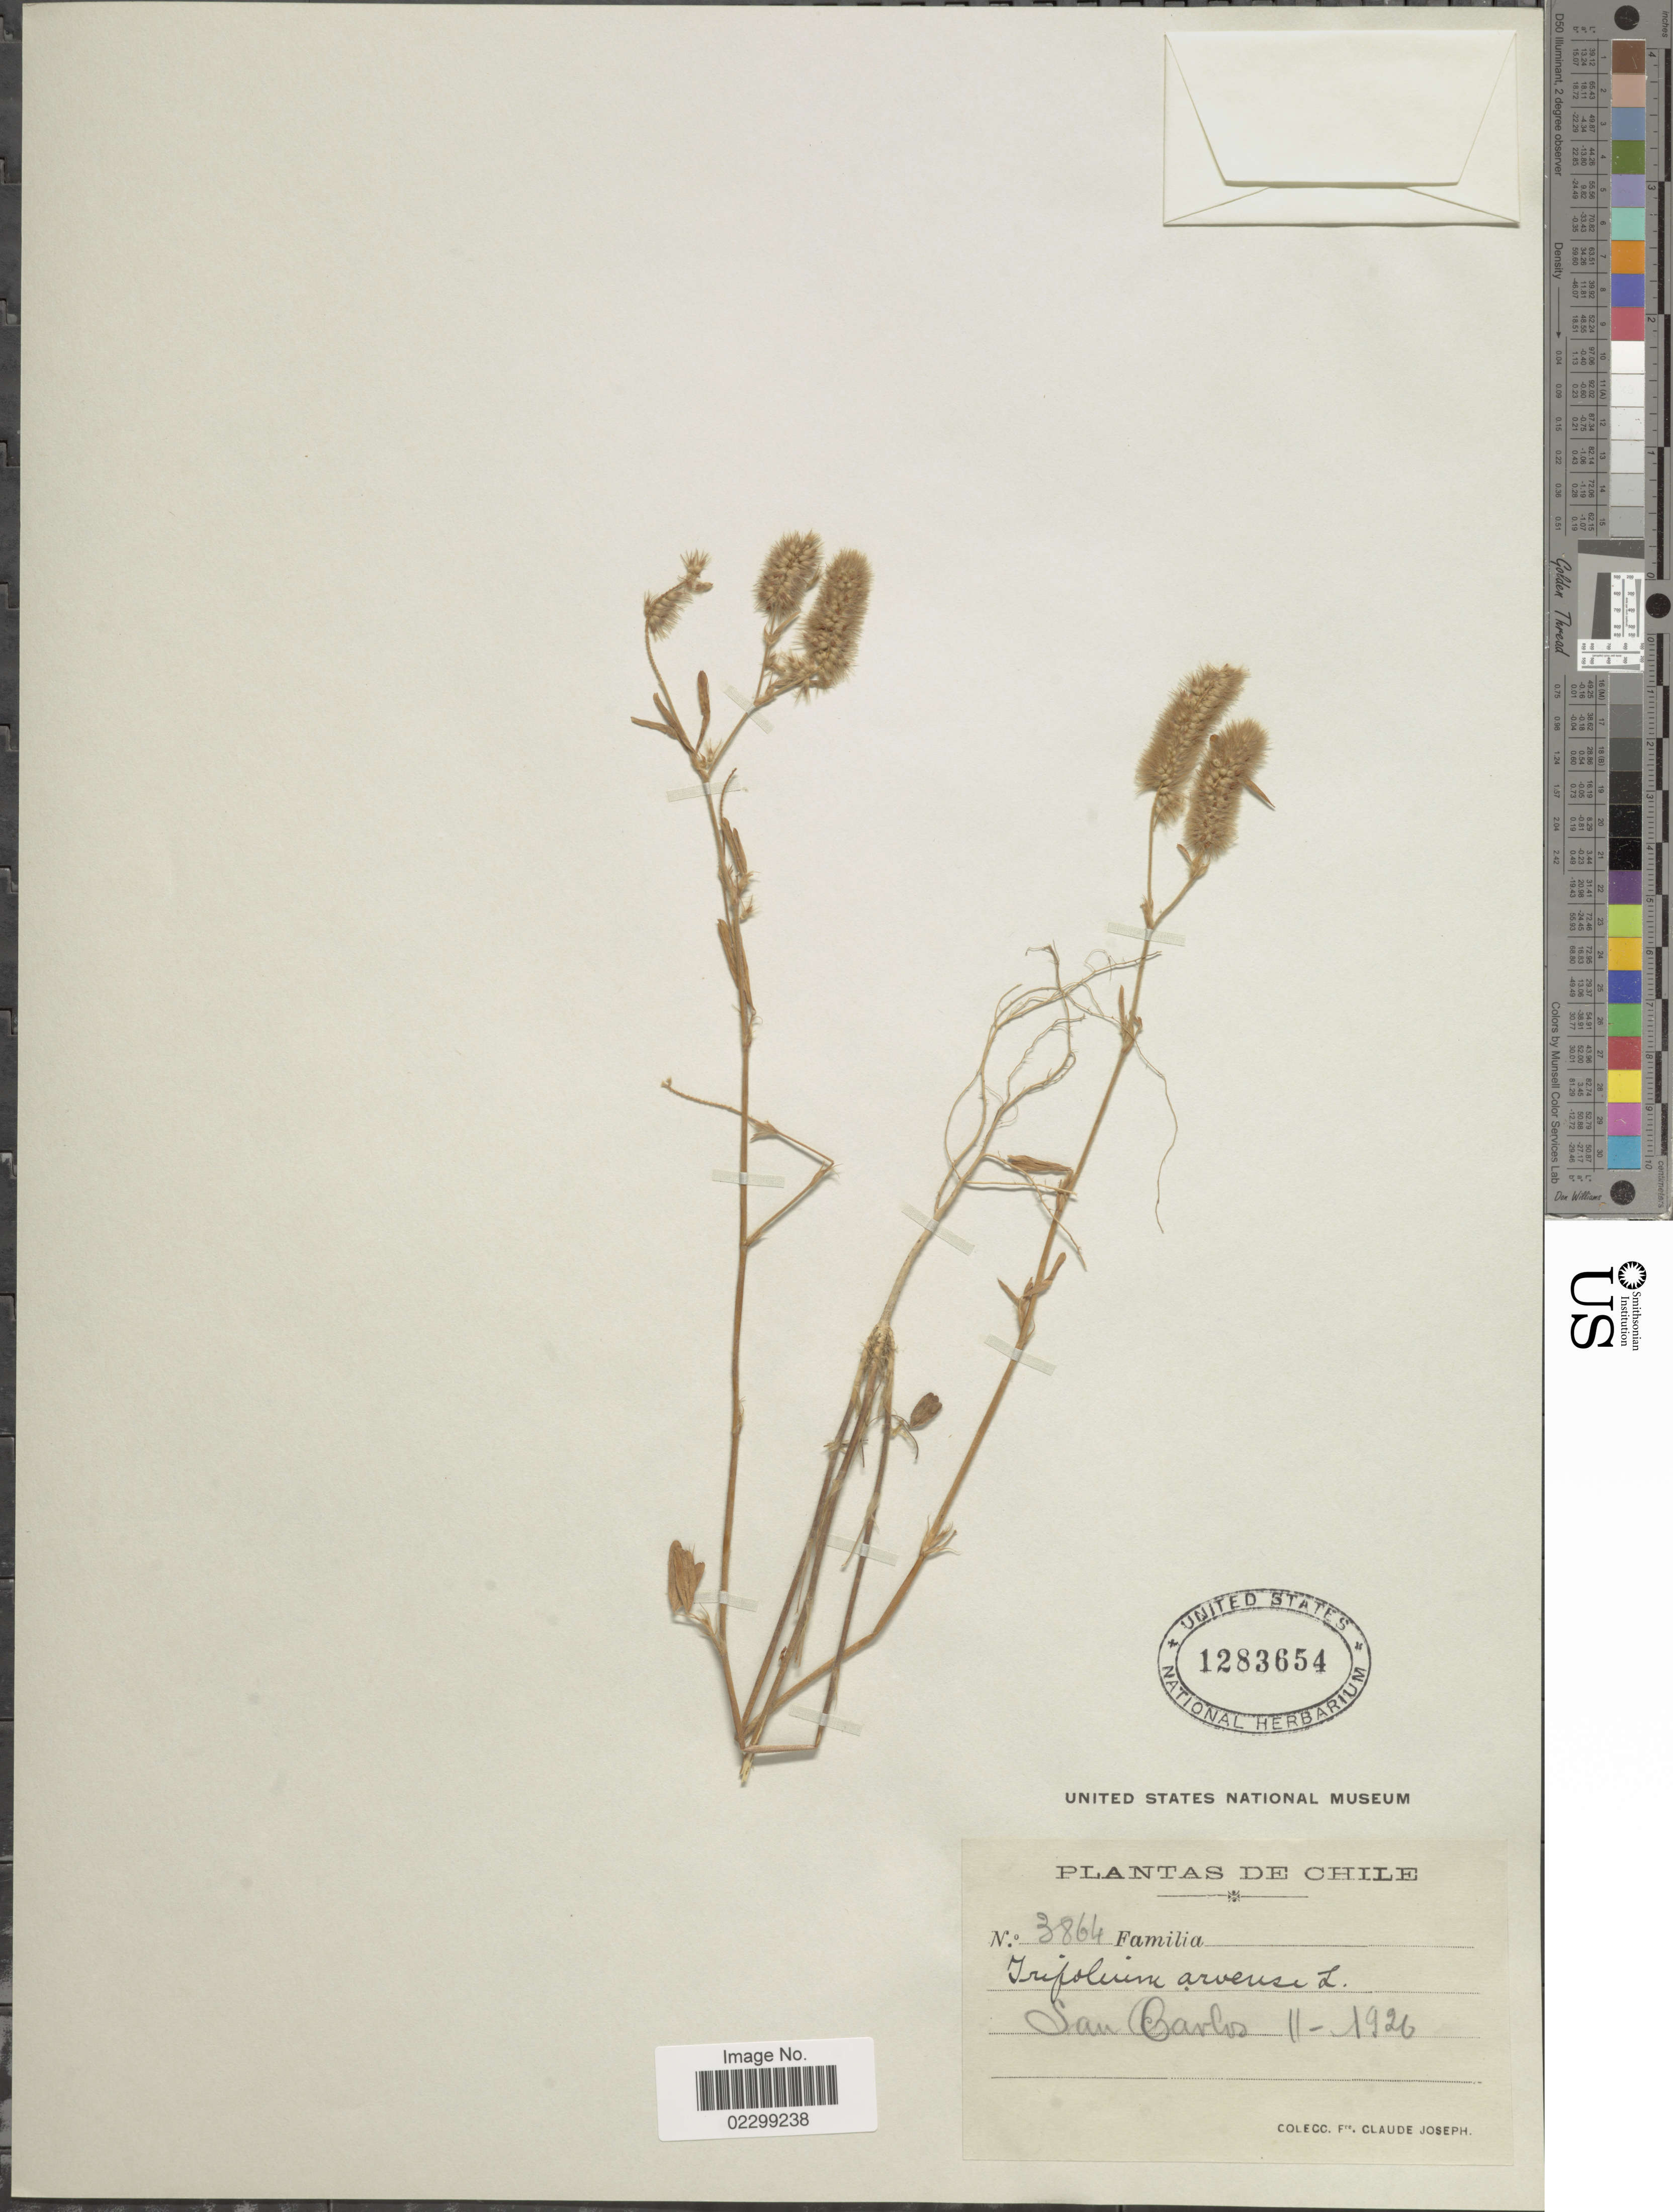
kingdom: Plantae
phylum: Tracheophyta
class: Magnoliopsida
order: Fabales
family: Fabaceae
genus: Trifolium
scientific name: Trifolium arvense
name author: L.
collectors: Bro. Claude-Joseph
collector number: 3864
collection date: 1926-11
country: Chile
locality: San Carlos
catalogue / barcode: US 1283654